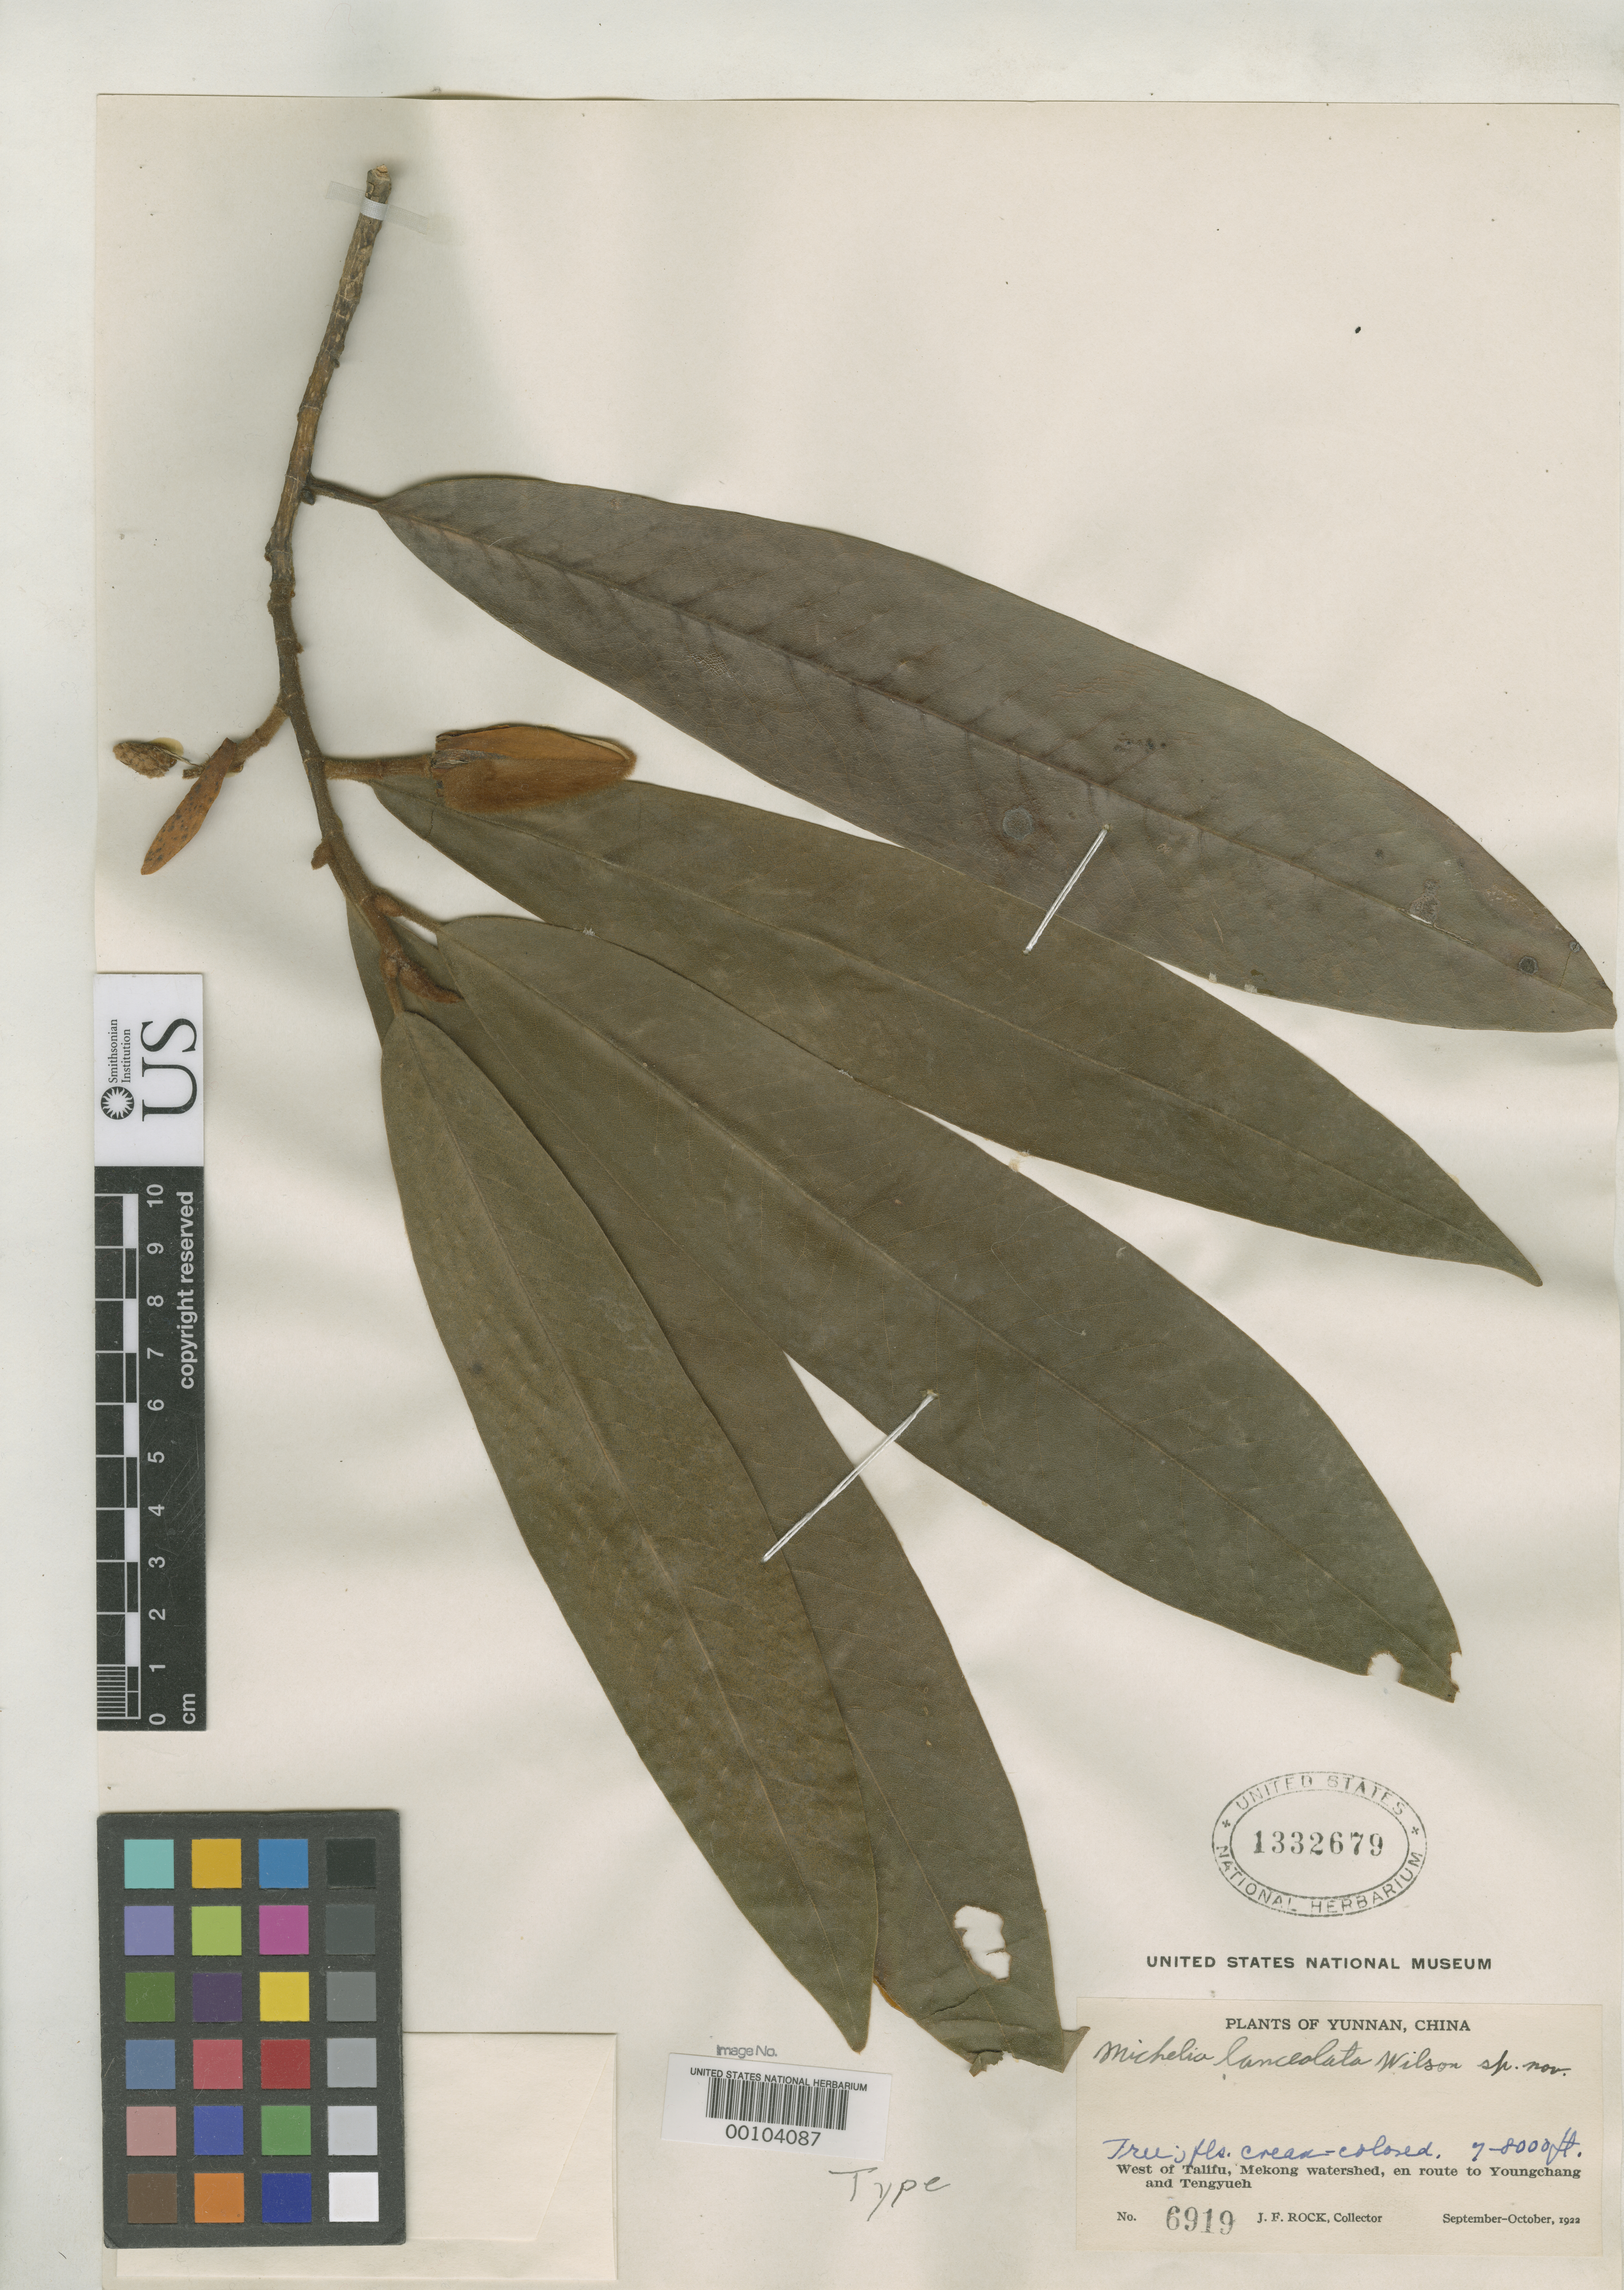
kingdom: Plantae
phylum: Tracheophyta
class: Magnoliopsida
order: Magnoliales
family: Magnoliaceae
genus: Michelia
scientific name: Michelia lanceolata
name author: E.H. Wilson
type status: Isotype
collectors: J. F. Rock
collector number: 6919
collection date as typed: Sep 1922 to -- Oct 1922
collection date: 1922-09/1922-10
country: China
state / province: Yunnan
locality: West of Talifu, en route to Youngchang and Tengyueh.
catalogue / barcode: US 1332679